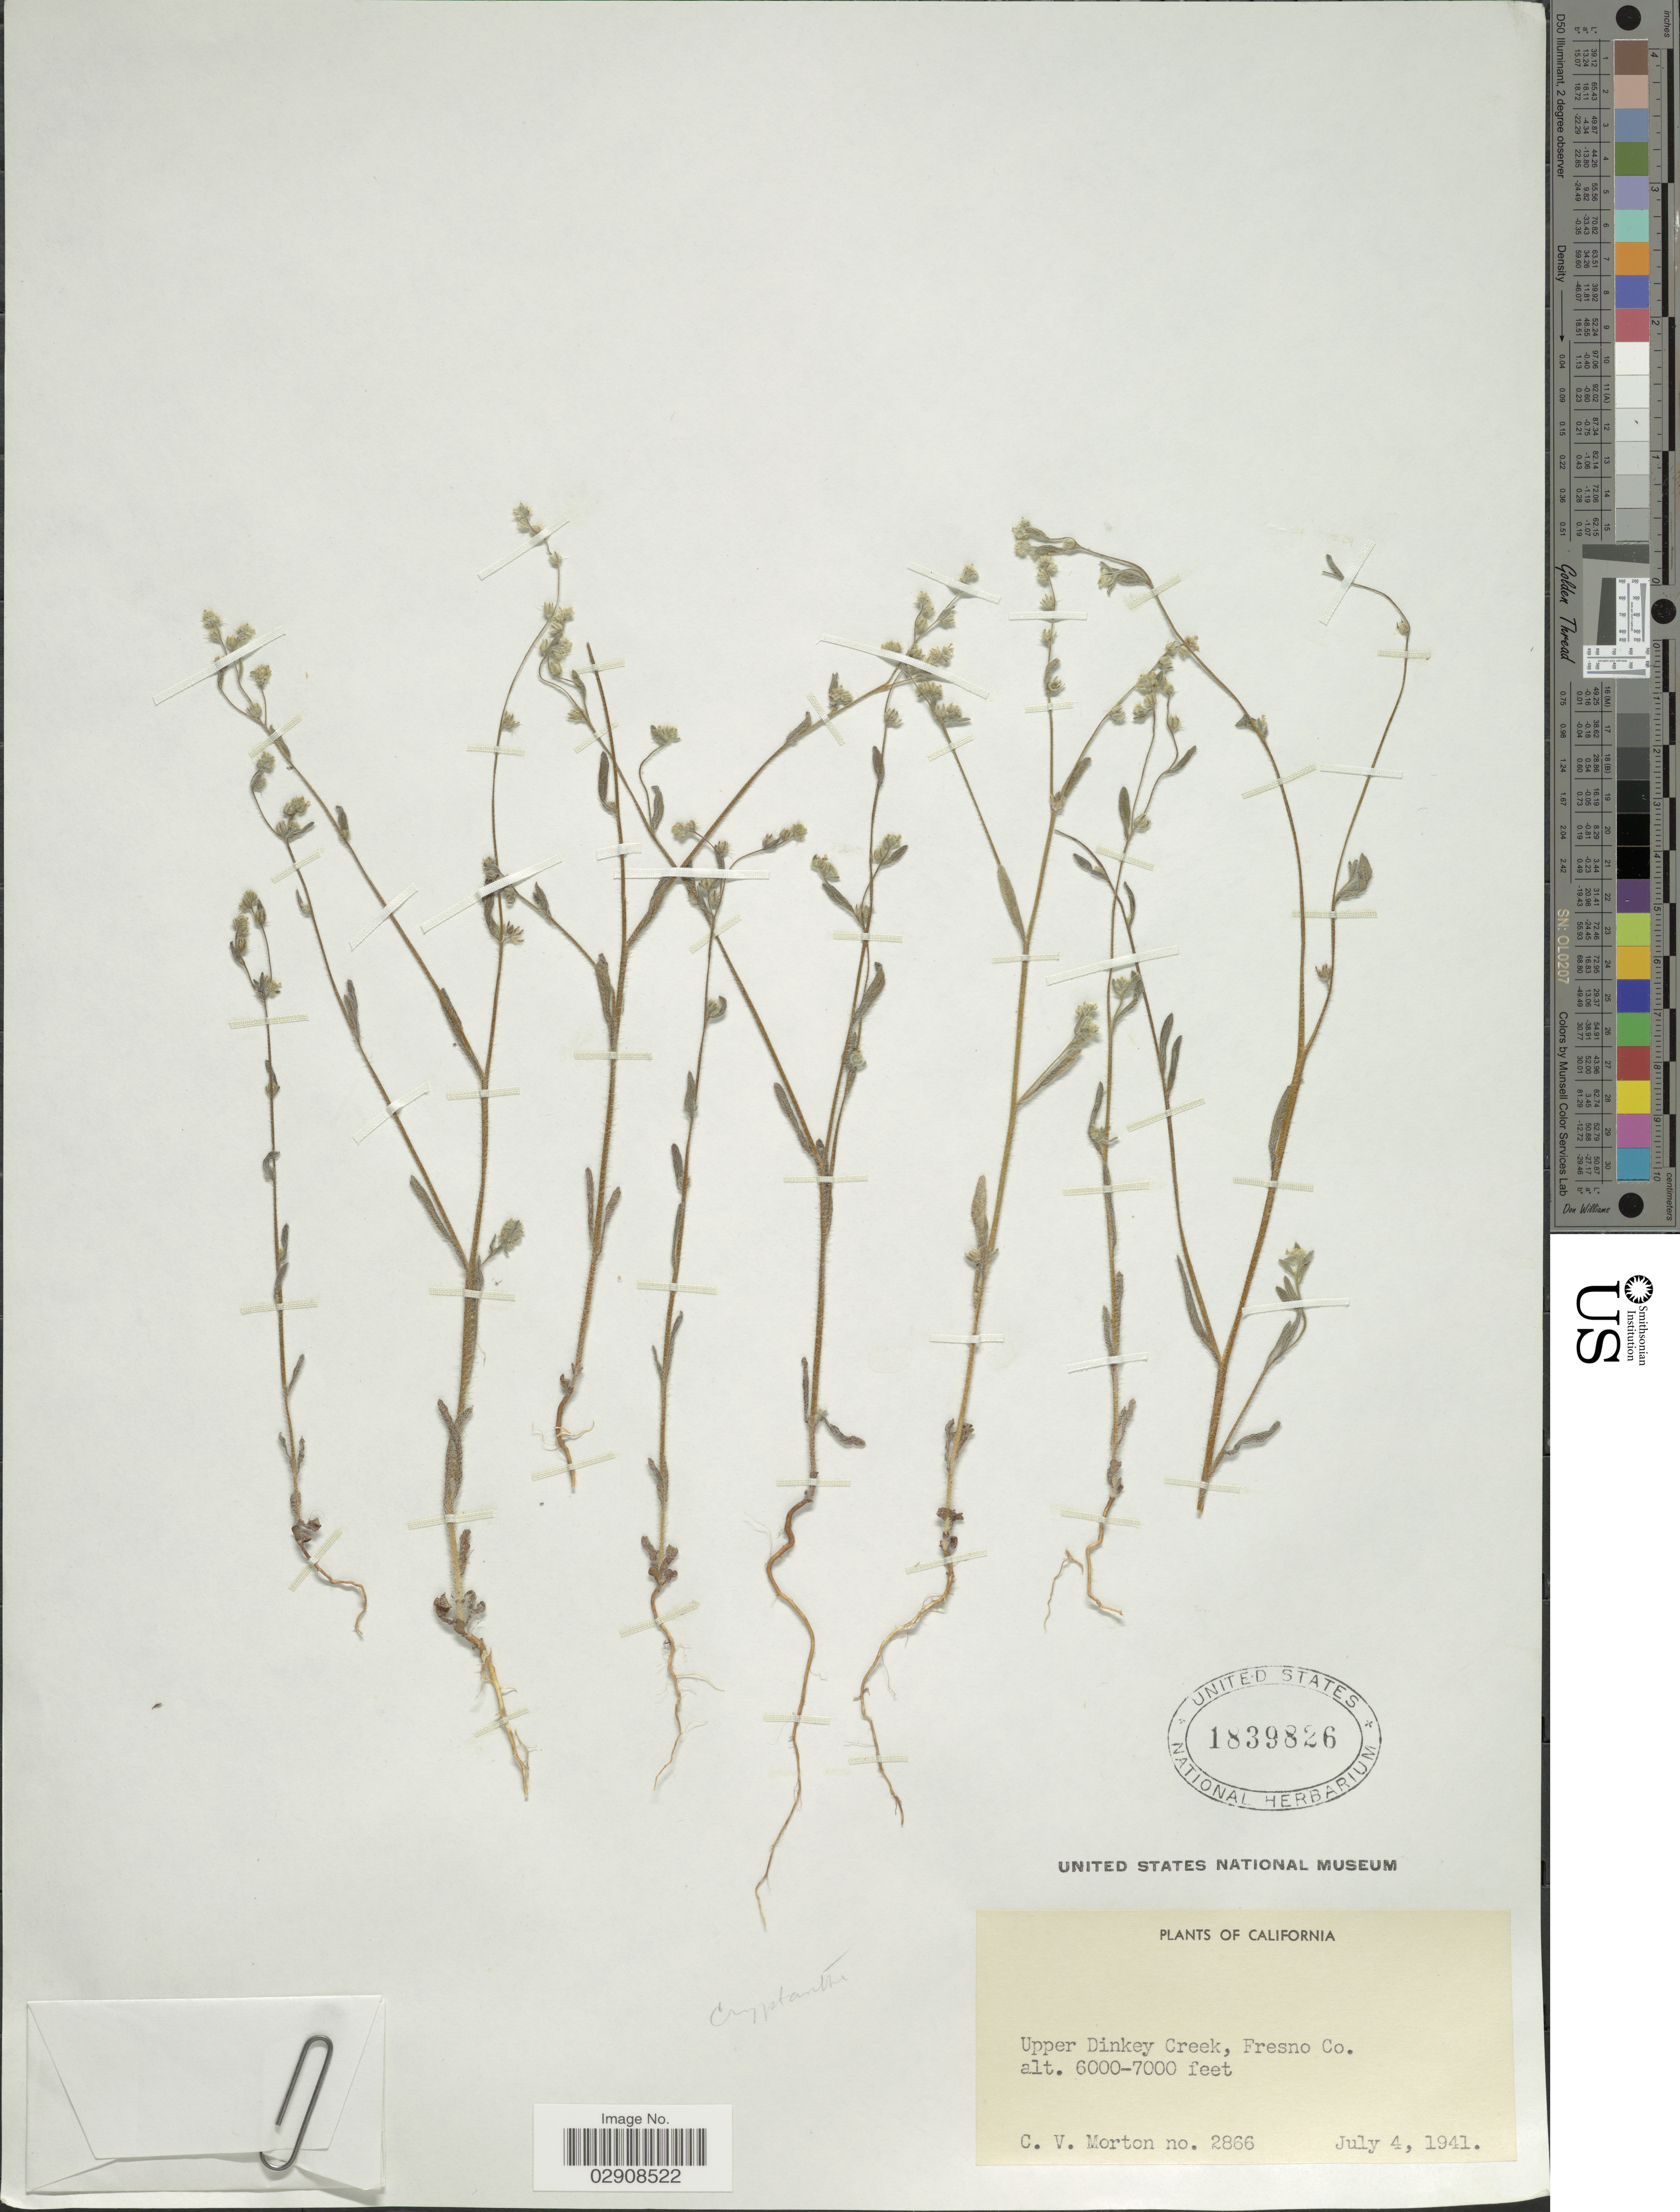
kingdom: Plantae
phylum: Tracheophyta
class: Magnoliopsida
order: Boraginales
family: Boraginaceae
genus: Cryptantha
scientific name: Cryptantha sp.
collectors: C. V. Morton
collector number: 2866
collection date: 1941-07-04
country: United States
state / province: California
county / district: Fresno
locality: Upper Dinkey Creek, Fresno Co.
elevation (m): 1829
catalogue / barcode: US 1839826